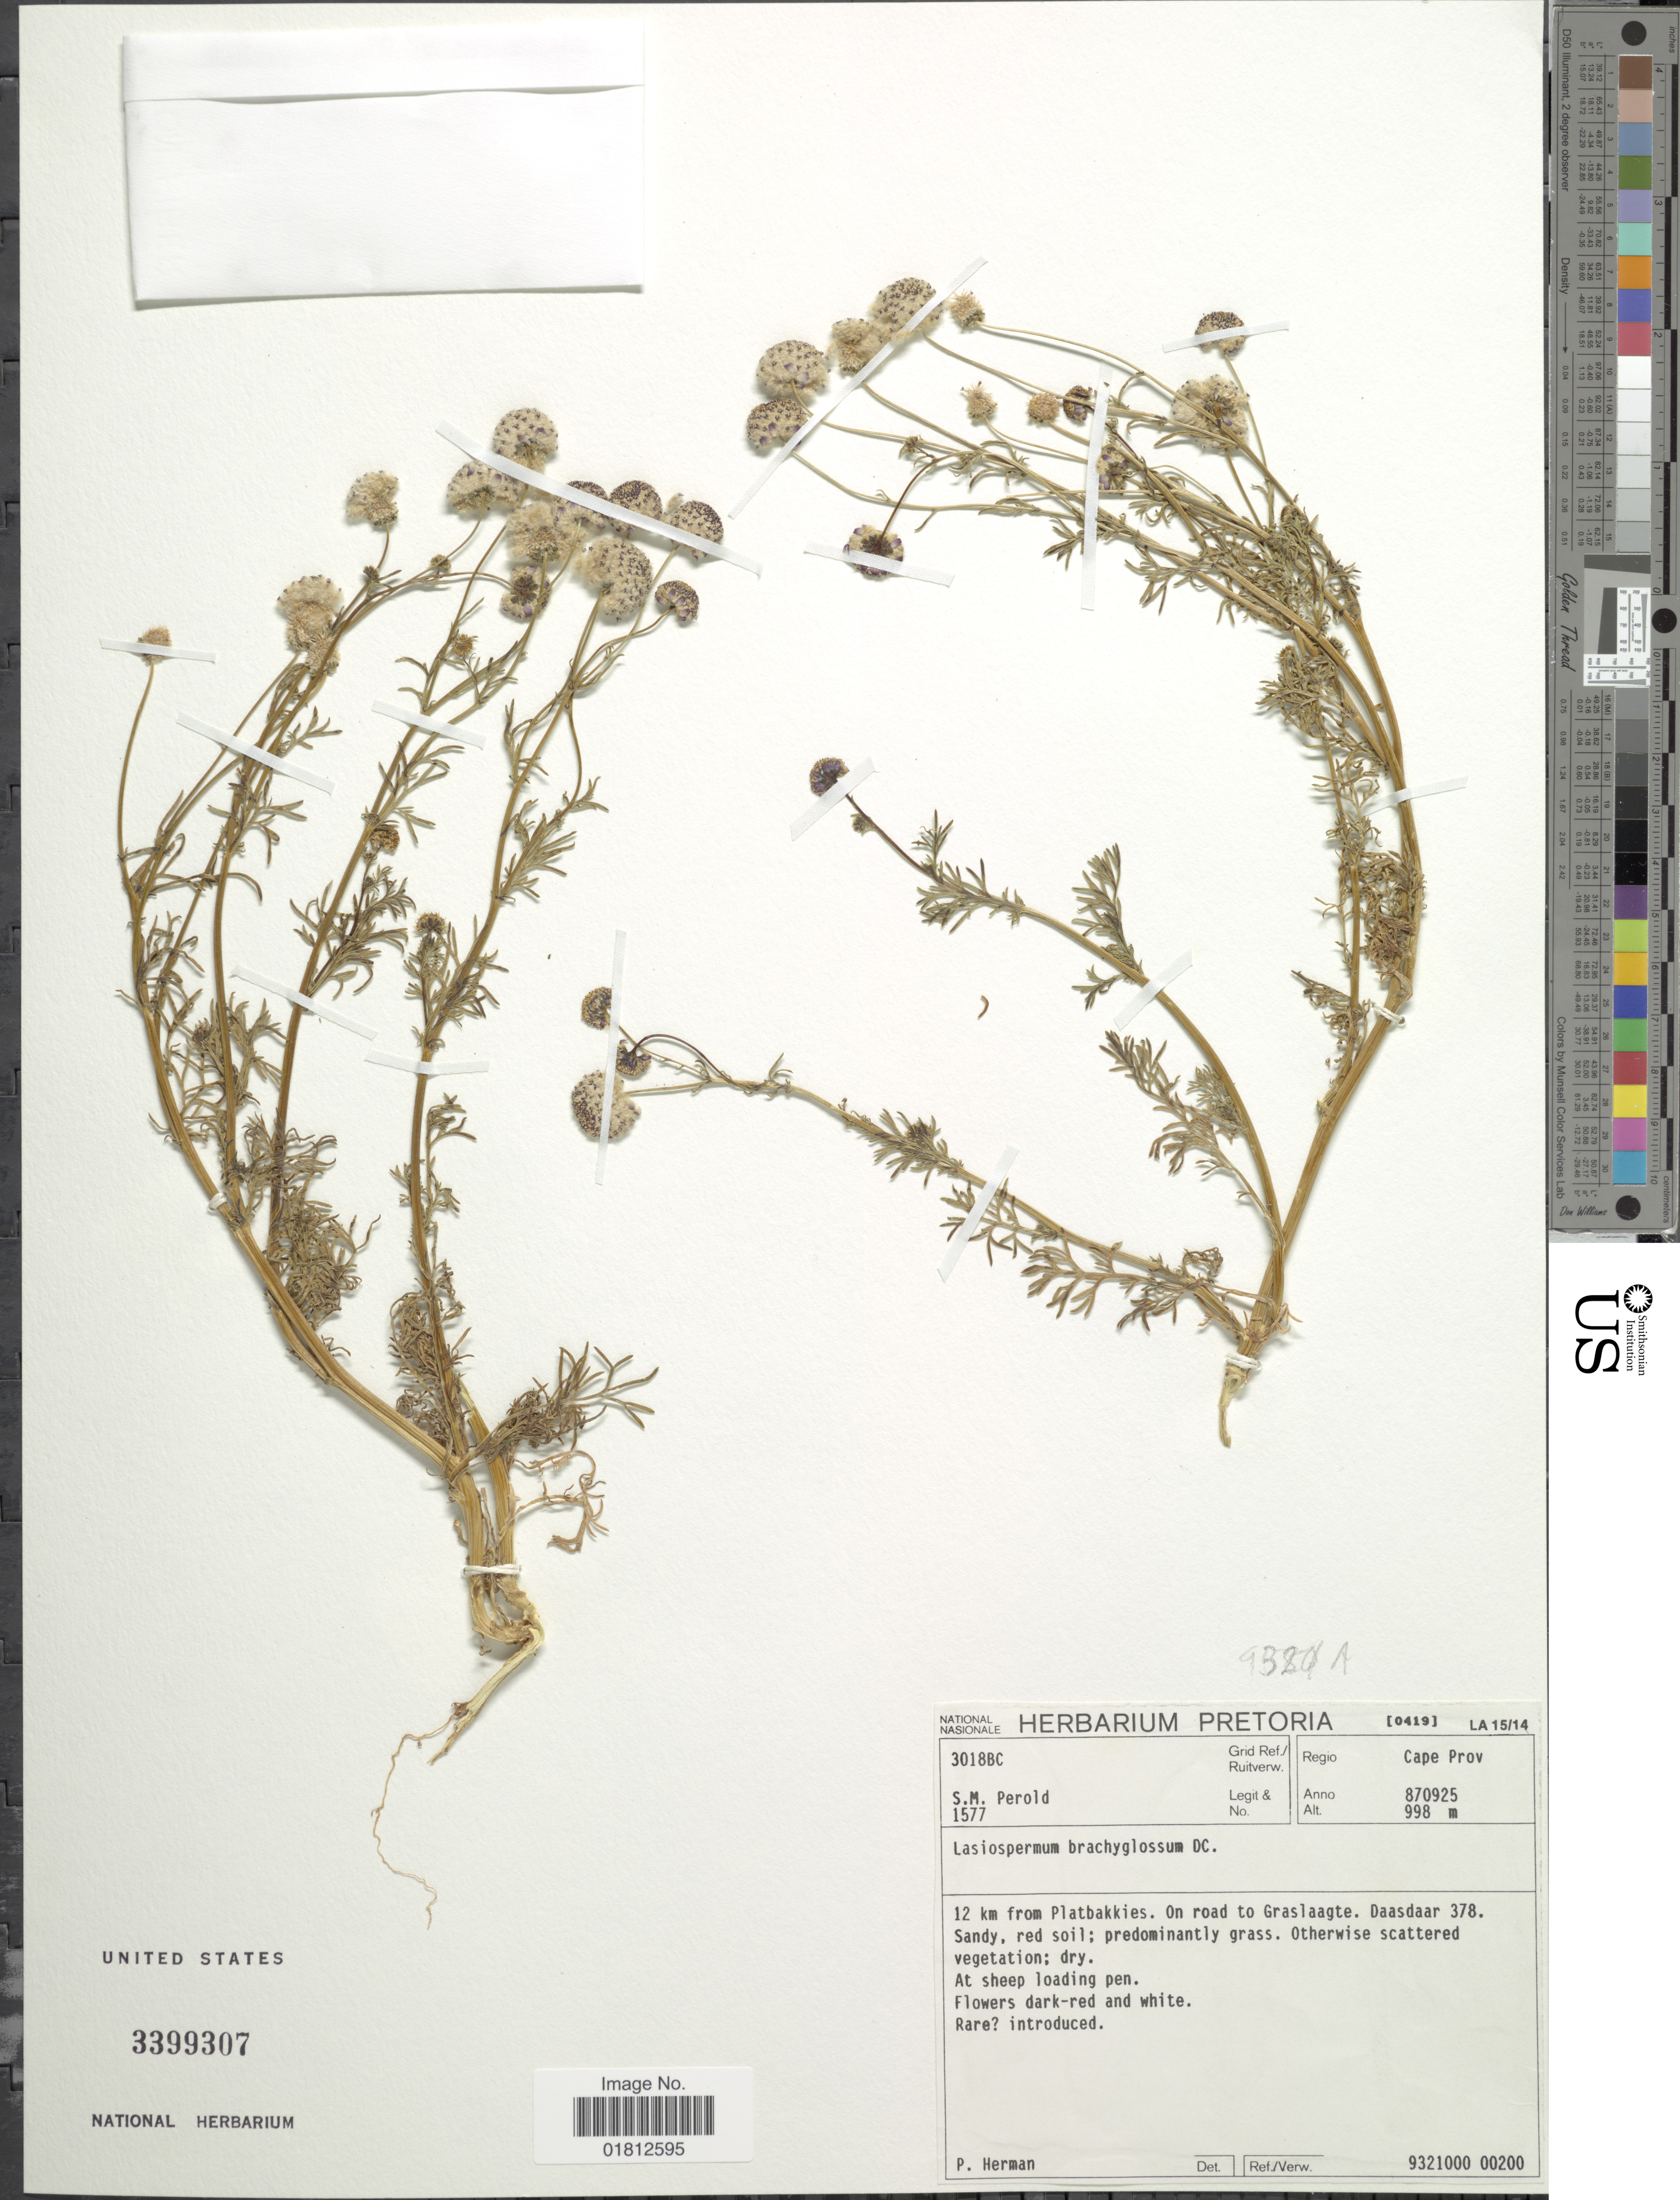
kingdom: Plantae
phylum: Tracheophyta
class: Magnoliopsida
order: Asterales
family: Asteraceae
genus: Lasiospermum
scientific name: Lasiospermum brachyglossum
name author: DC.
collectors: S. Perold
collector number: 1577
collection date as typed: Transcribed d/m/y: 25/9/87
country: South Africa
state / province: Northern Cape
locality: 12 km from Platbakkies, on road to Graslaagte, Daasdaar 378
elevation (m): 998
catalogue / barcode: US 3399307